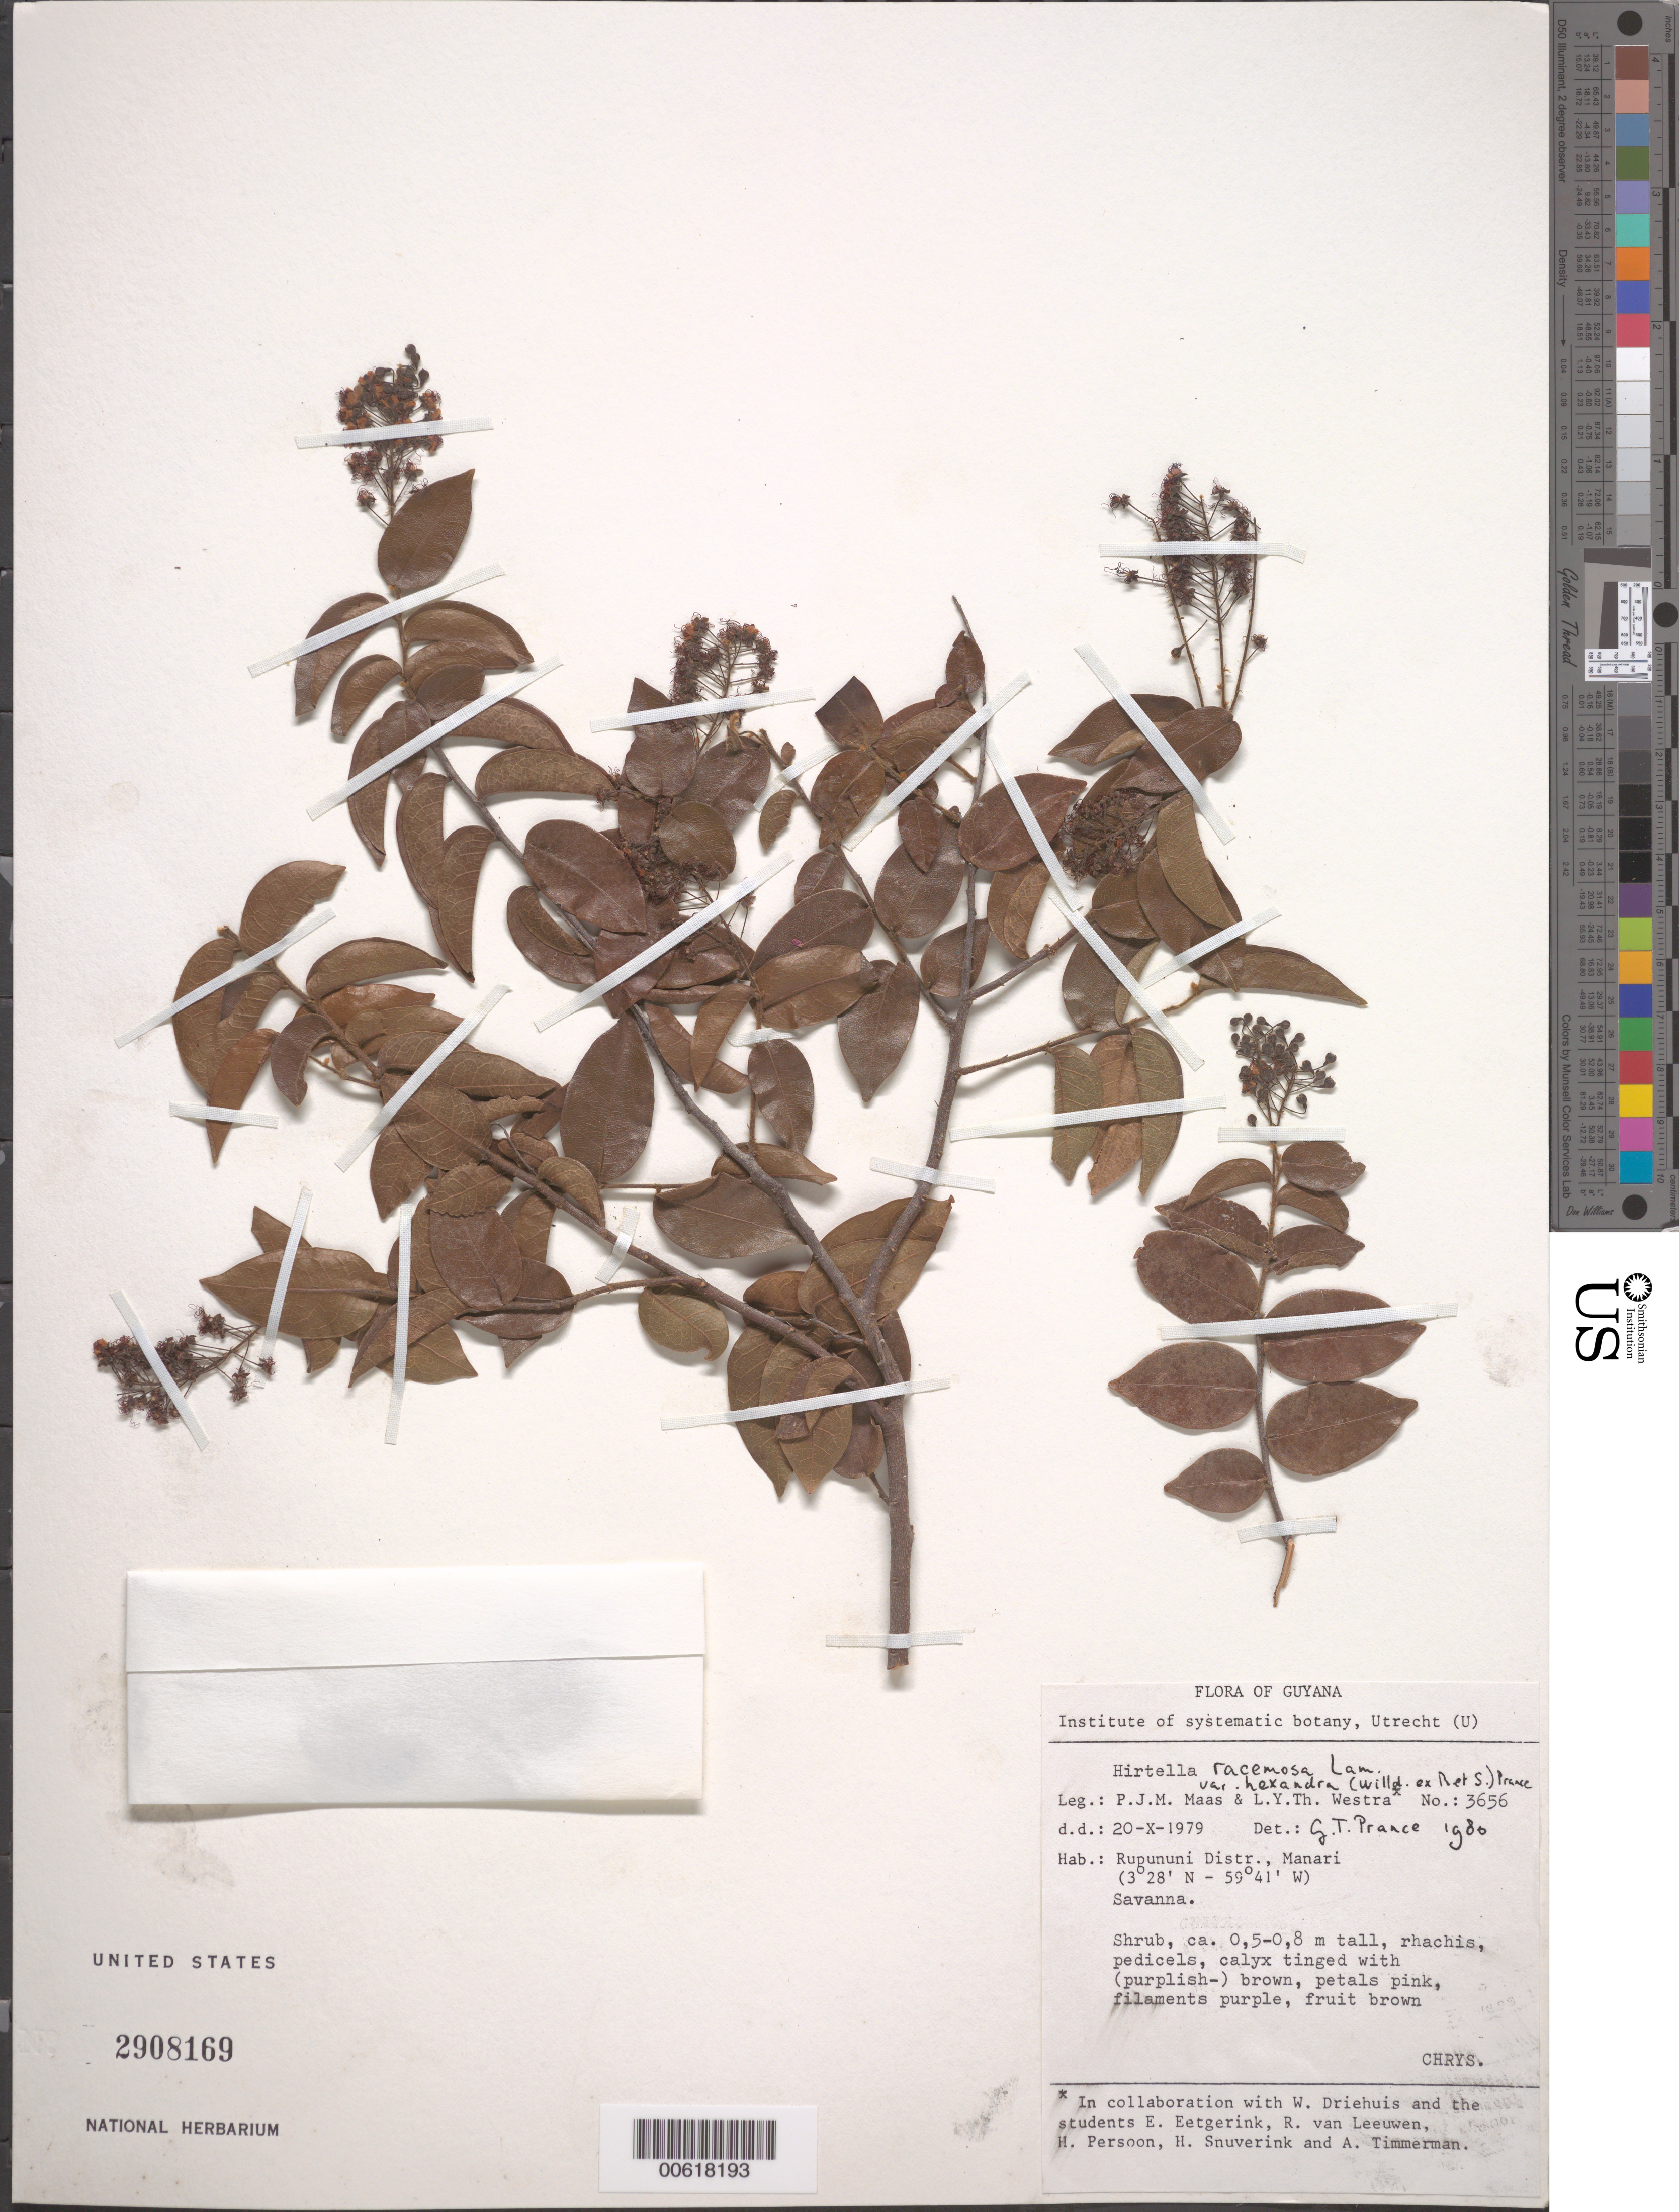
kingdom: Plantae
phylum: Tracheophyta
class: Magnoliopsida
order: Malpighiales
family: Chrysobalanaceae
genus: Hirtella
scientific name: Hirtella racemosa var. hexandra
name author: (Willd. ex Roem. & Schult.) Prance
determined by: Prance, G. T.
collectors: P. Maas, L. Y. T. Westra, W. Driehuis, E. Eetgerink, R. van Leeuwen, H. Persoon, J. H. Snuverink & A. Timmerman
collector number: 3656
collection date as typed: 20-Oct-79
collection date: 1979-10-20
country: Guyana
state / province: U. Takutu-U. Essequibo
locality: Rupununi Dist., Manari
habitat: Savanna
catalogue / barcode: US 2908169